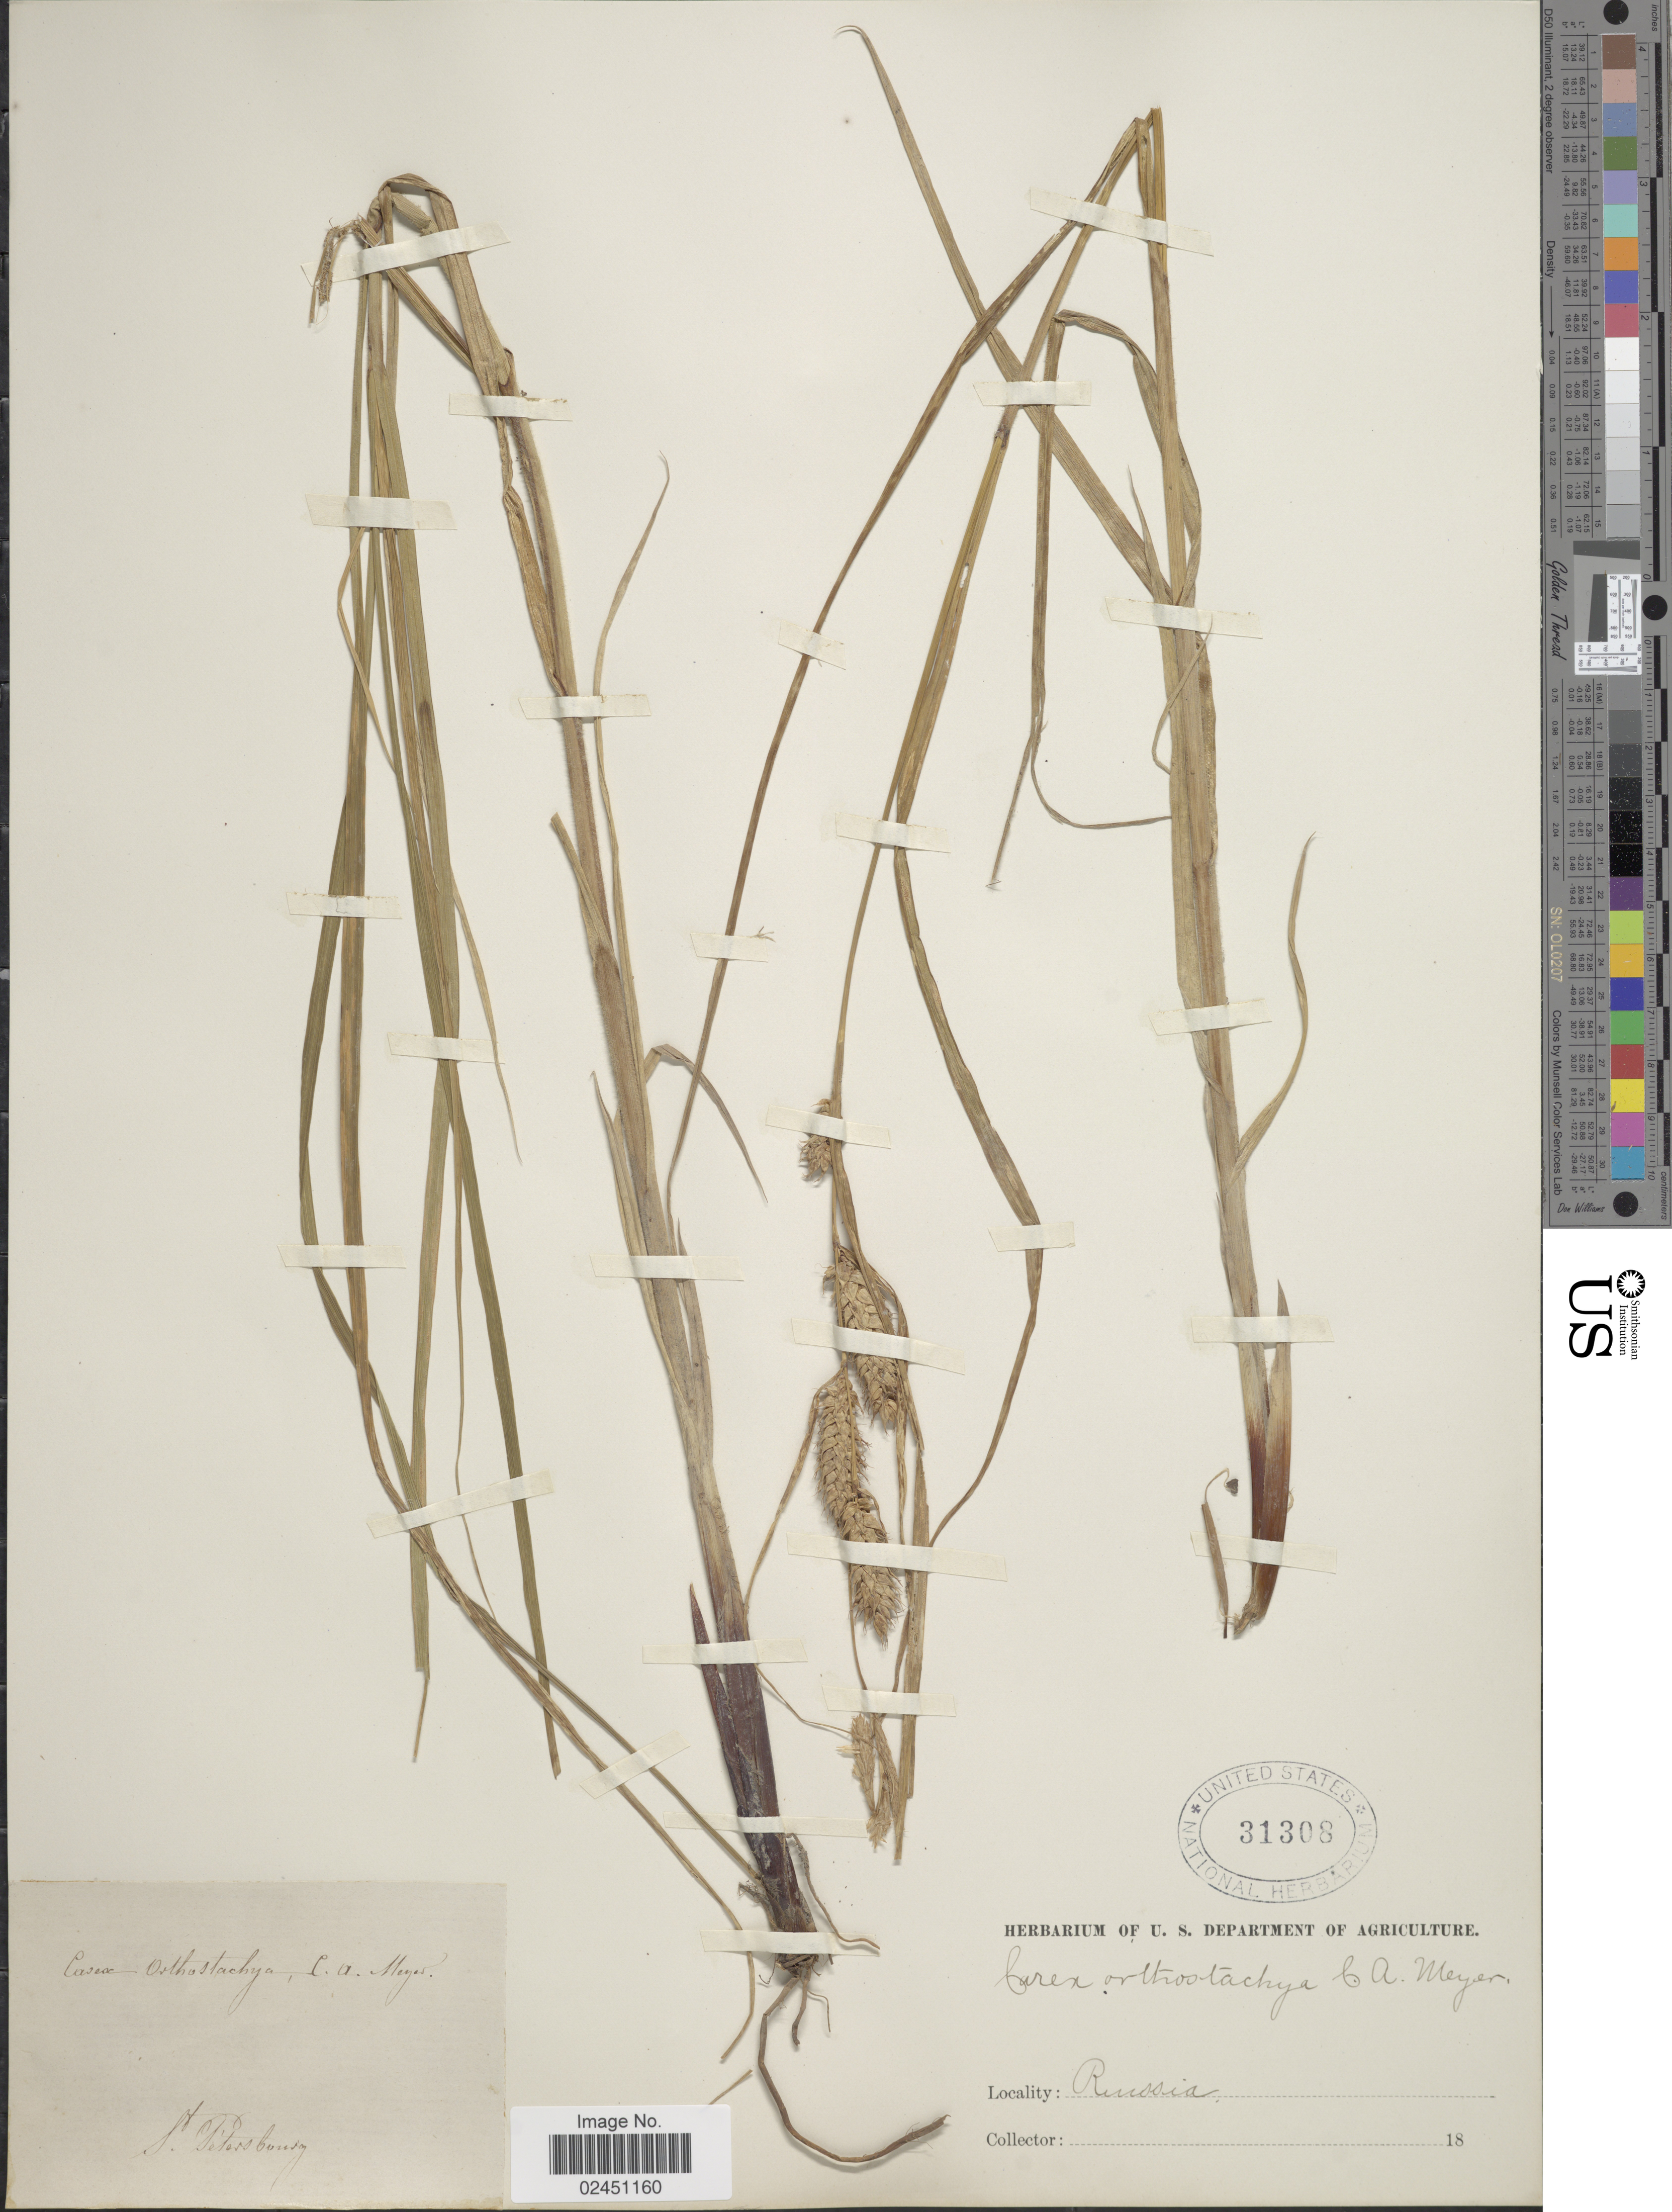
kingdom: Plantae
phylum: Tracheophyta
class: Liliopsida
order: Poales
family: Cyperaceae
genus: Carex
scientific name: Carex atherodes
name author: Spreng.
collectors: Facchini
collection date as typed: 18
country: Russian Federation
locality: St. Petersburg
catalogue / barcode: US 31308